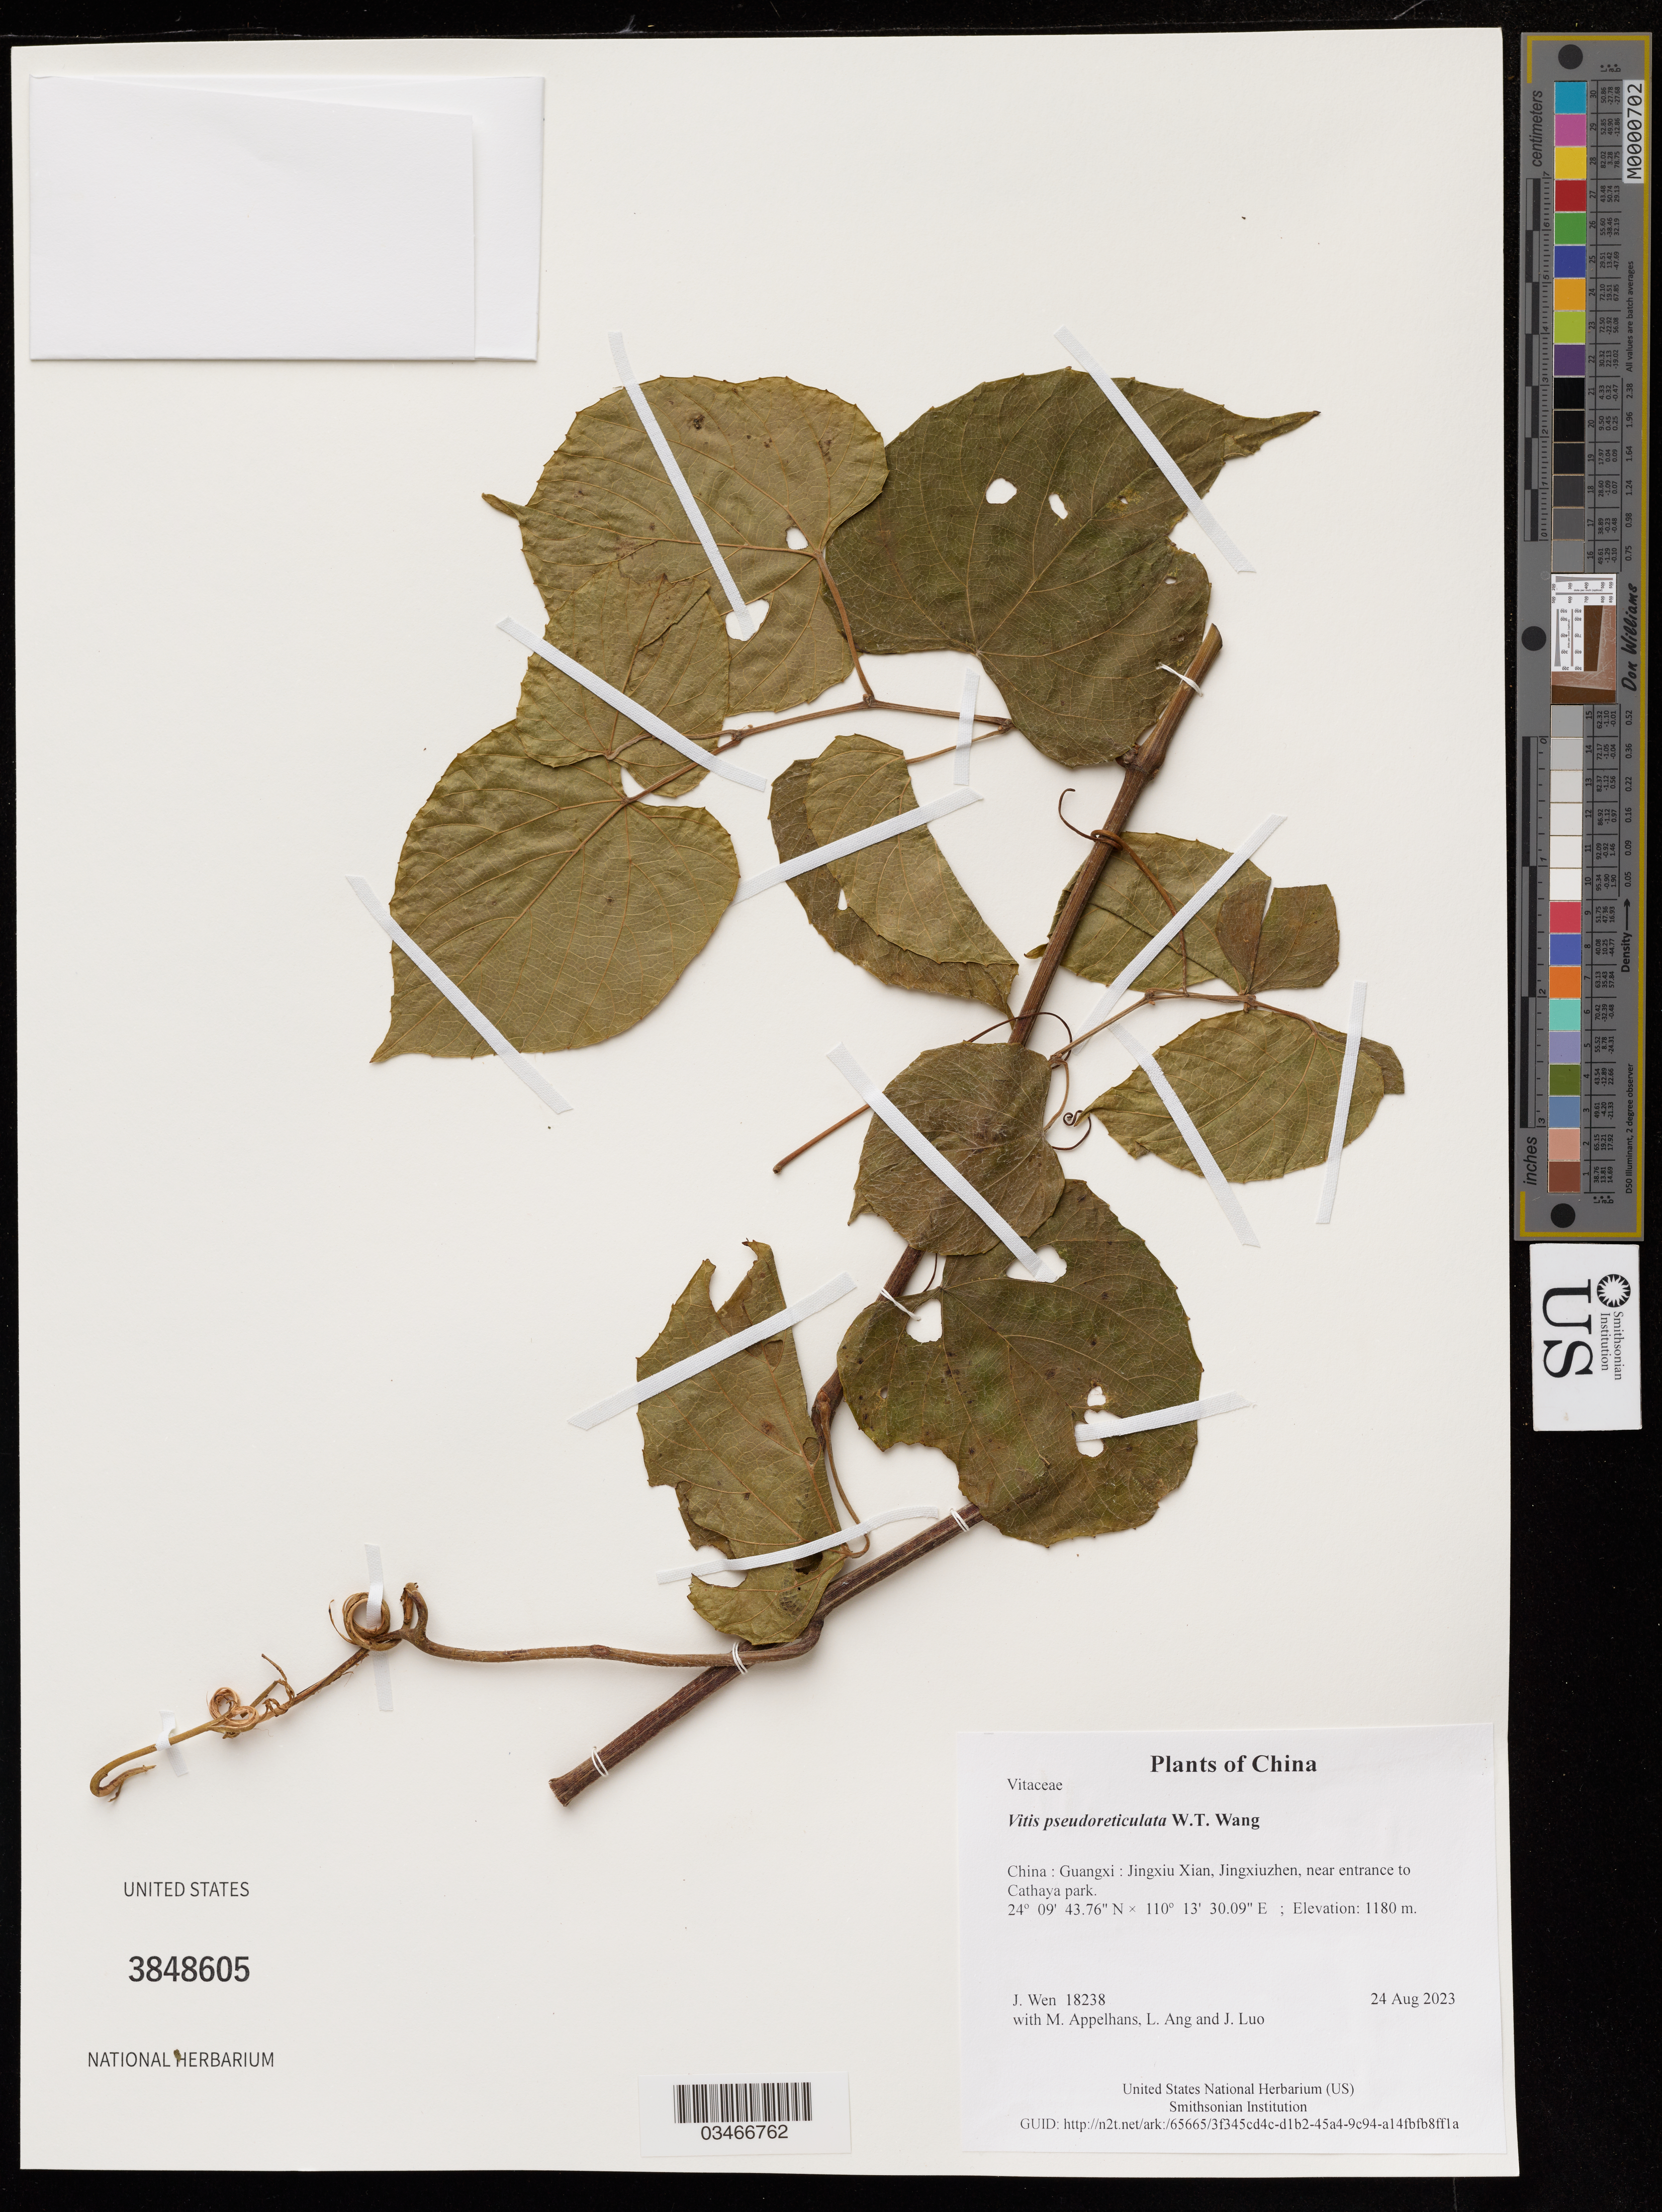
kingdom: Plantae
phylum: Tracheophyta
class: Magnoliopsida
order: Vitales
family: Vitaceae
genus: Vitis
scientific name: Vitis pseudoreticulata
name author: W.T. Wang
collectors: J. Wen, M. Appelhans, L. Ang & J. Luo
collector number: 18238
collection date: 2023-08-24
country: China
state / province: Guangxi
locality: Jingxiu Xian, Jingxiuzhen, near entrance to Cathaya park.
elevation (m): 1180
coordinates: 24.162155 N, 110.225025 E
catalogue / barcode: US 3848605